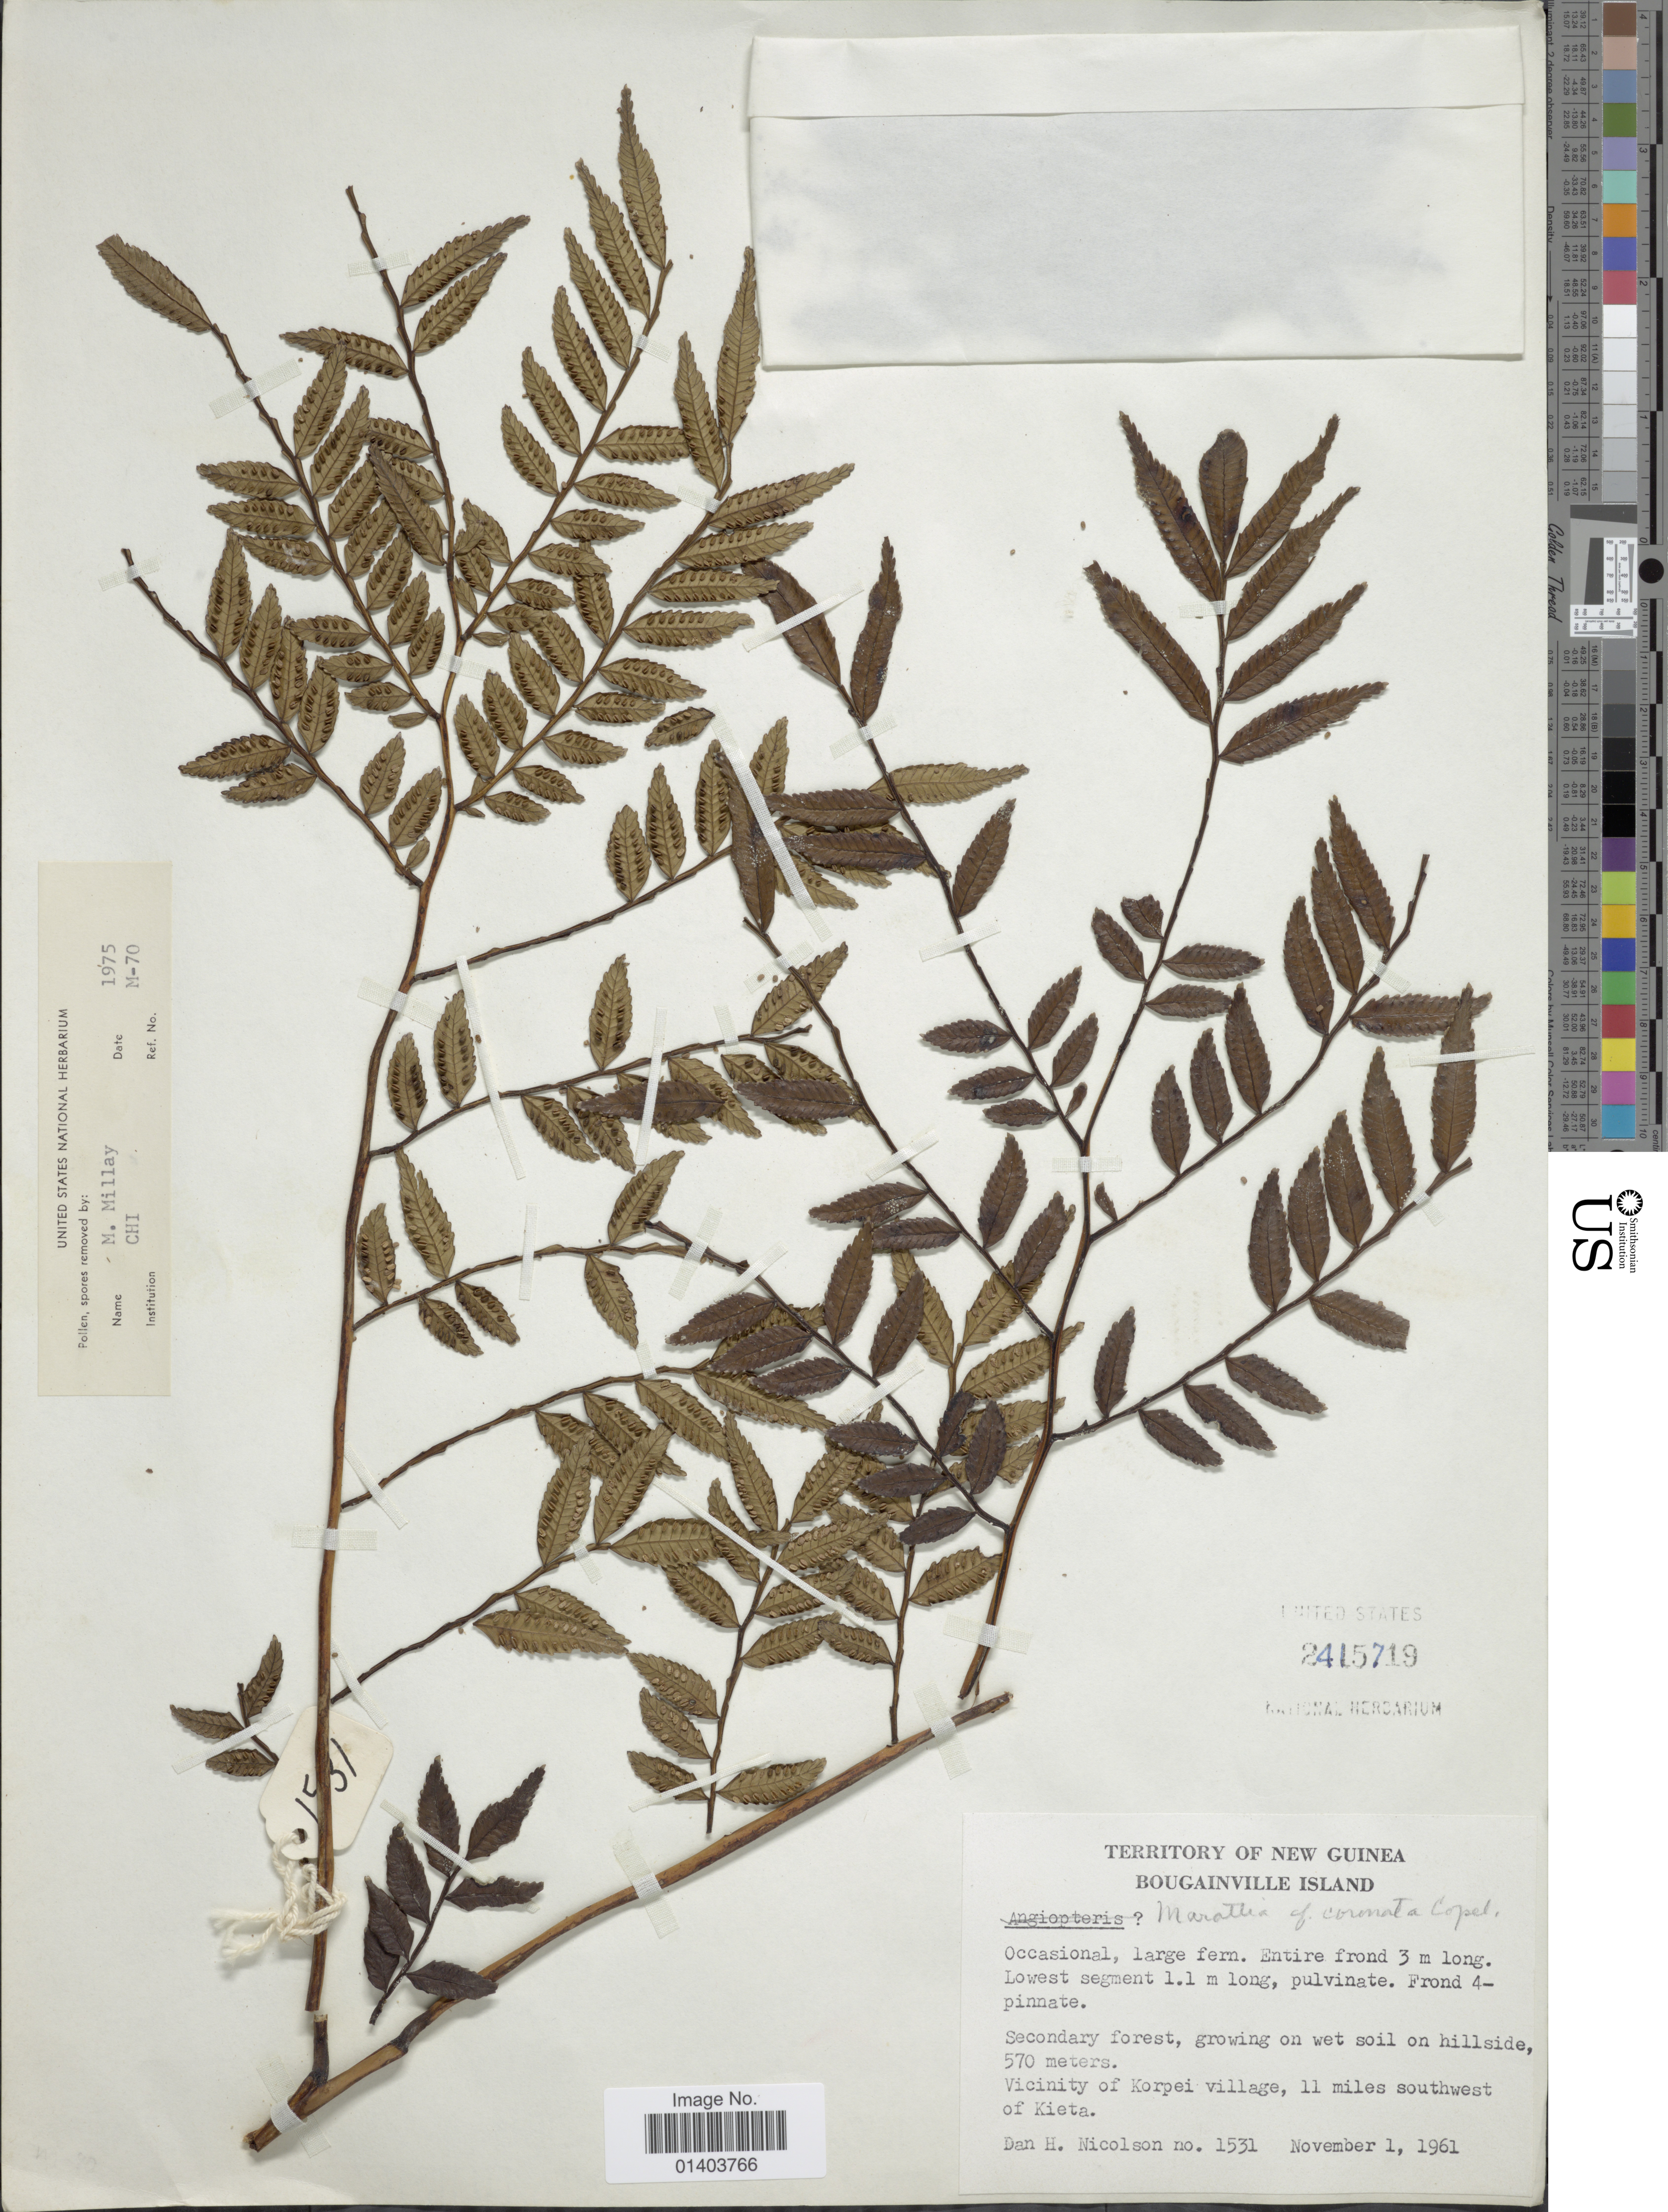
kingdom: Plantae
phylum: Tracheophyta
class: Polypodiopsida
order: Marattiales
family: Marattiaceae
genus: Ptisana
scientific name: Ptisana sp.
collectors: D. H. Nicolson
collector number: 1531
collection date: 1961-11-01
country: Papua New Guinea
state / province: Bougainville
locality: Vicinity of Korpei village, 11 miles southwest of Kieta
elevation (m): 570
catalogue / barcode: US 2415719